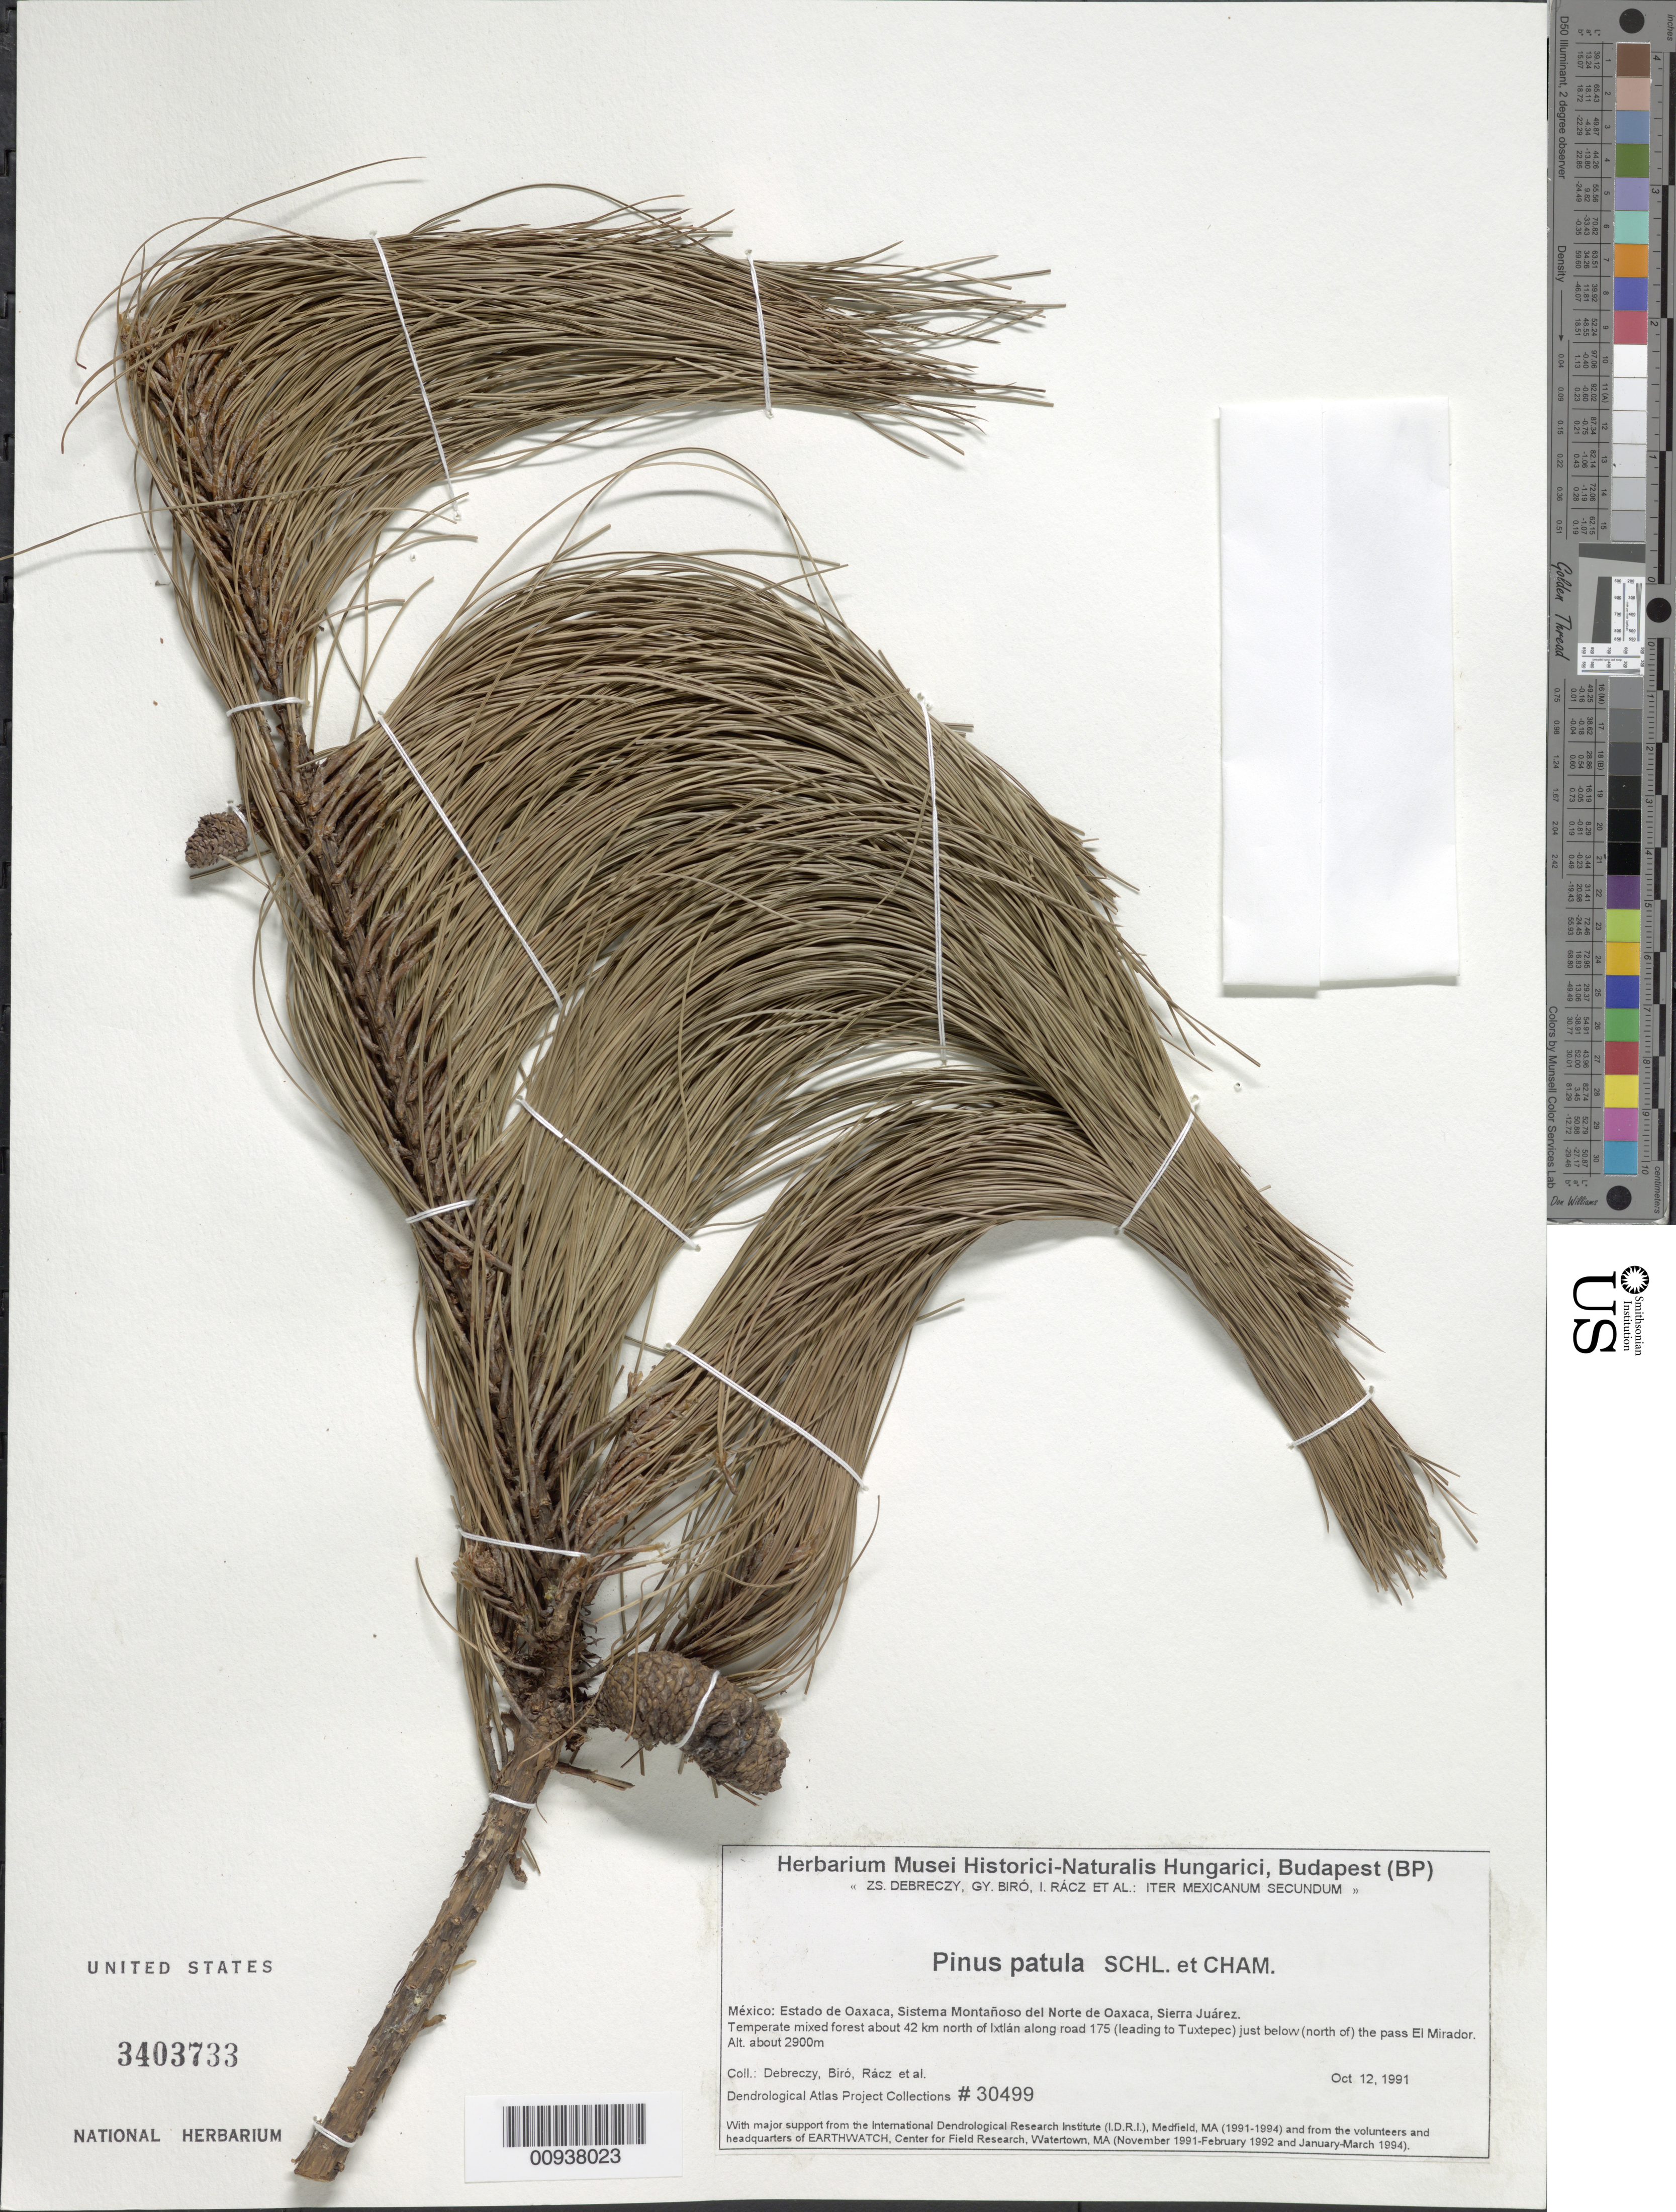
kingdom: Plantae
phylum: Tracheophyta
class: Pinopsida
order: Pinales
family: Pinaceae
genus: Pinus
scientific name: Pinus patula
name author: Schltdl. & Cham.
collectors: Z. Debreczy, G. Biro, I. Rácz & et al.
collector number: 30499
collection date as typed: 12 Oct 1991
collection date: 1991-10-12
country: Mexico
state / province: Oaxaca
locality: About 42 km north of Ixtlán along road 175 (leading to Tuxtepec) just below (north of) the pass El Mirador. Sistema montañoso del Norte de Oaxaca, Sierra Juárez.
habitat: Temperate mixed forest.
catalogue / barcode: US 3403733